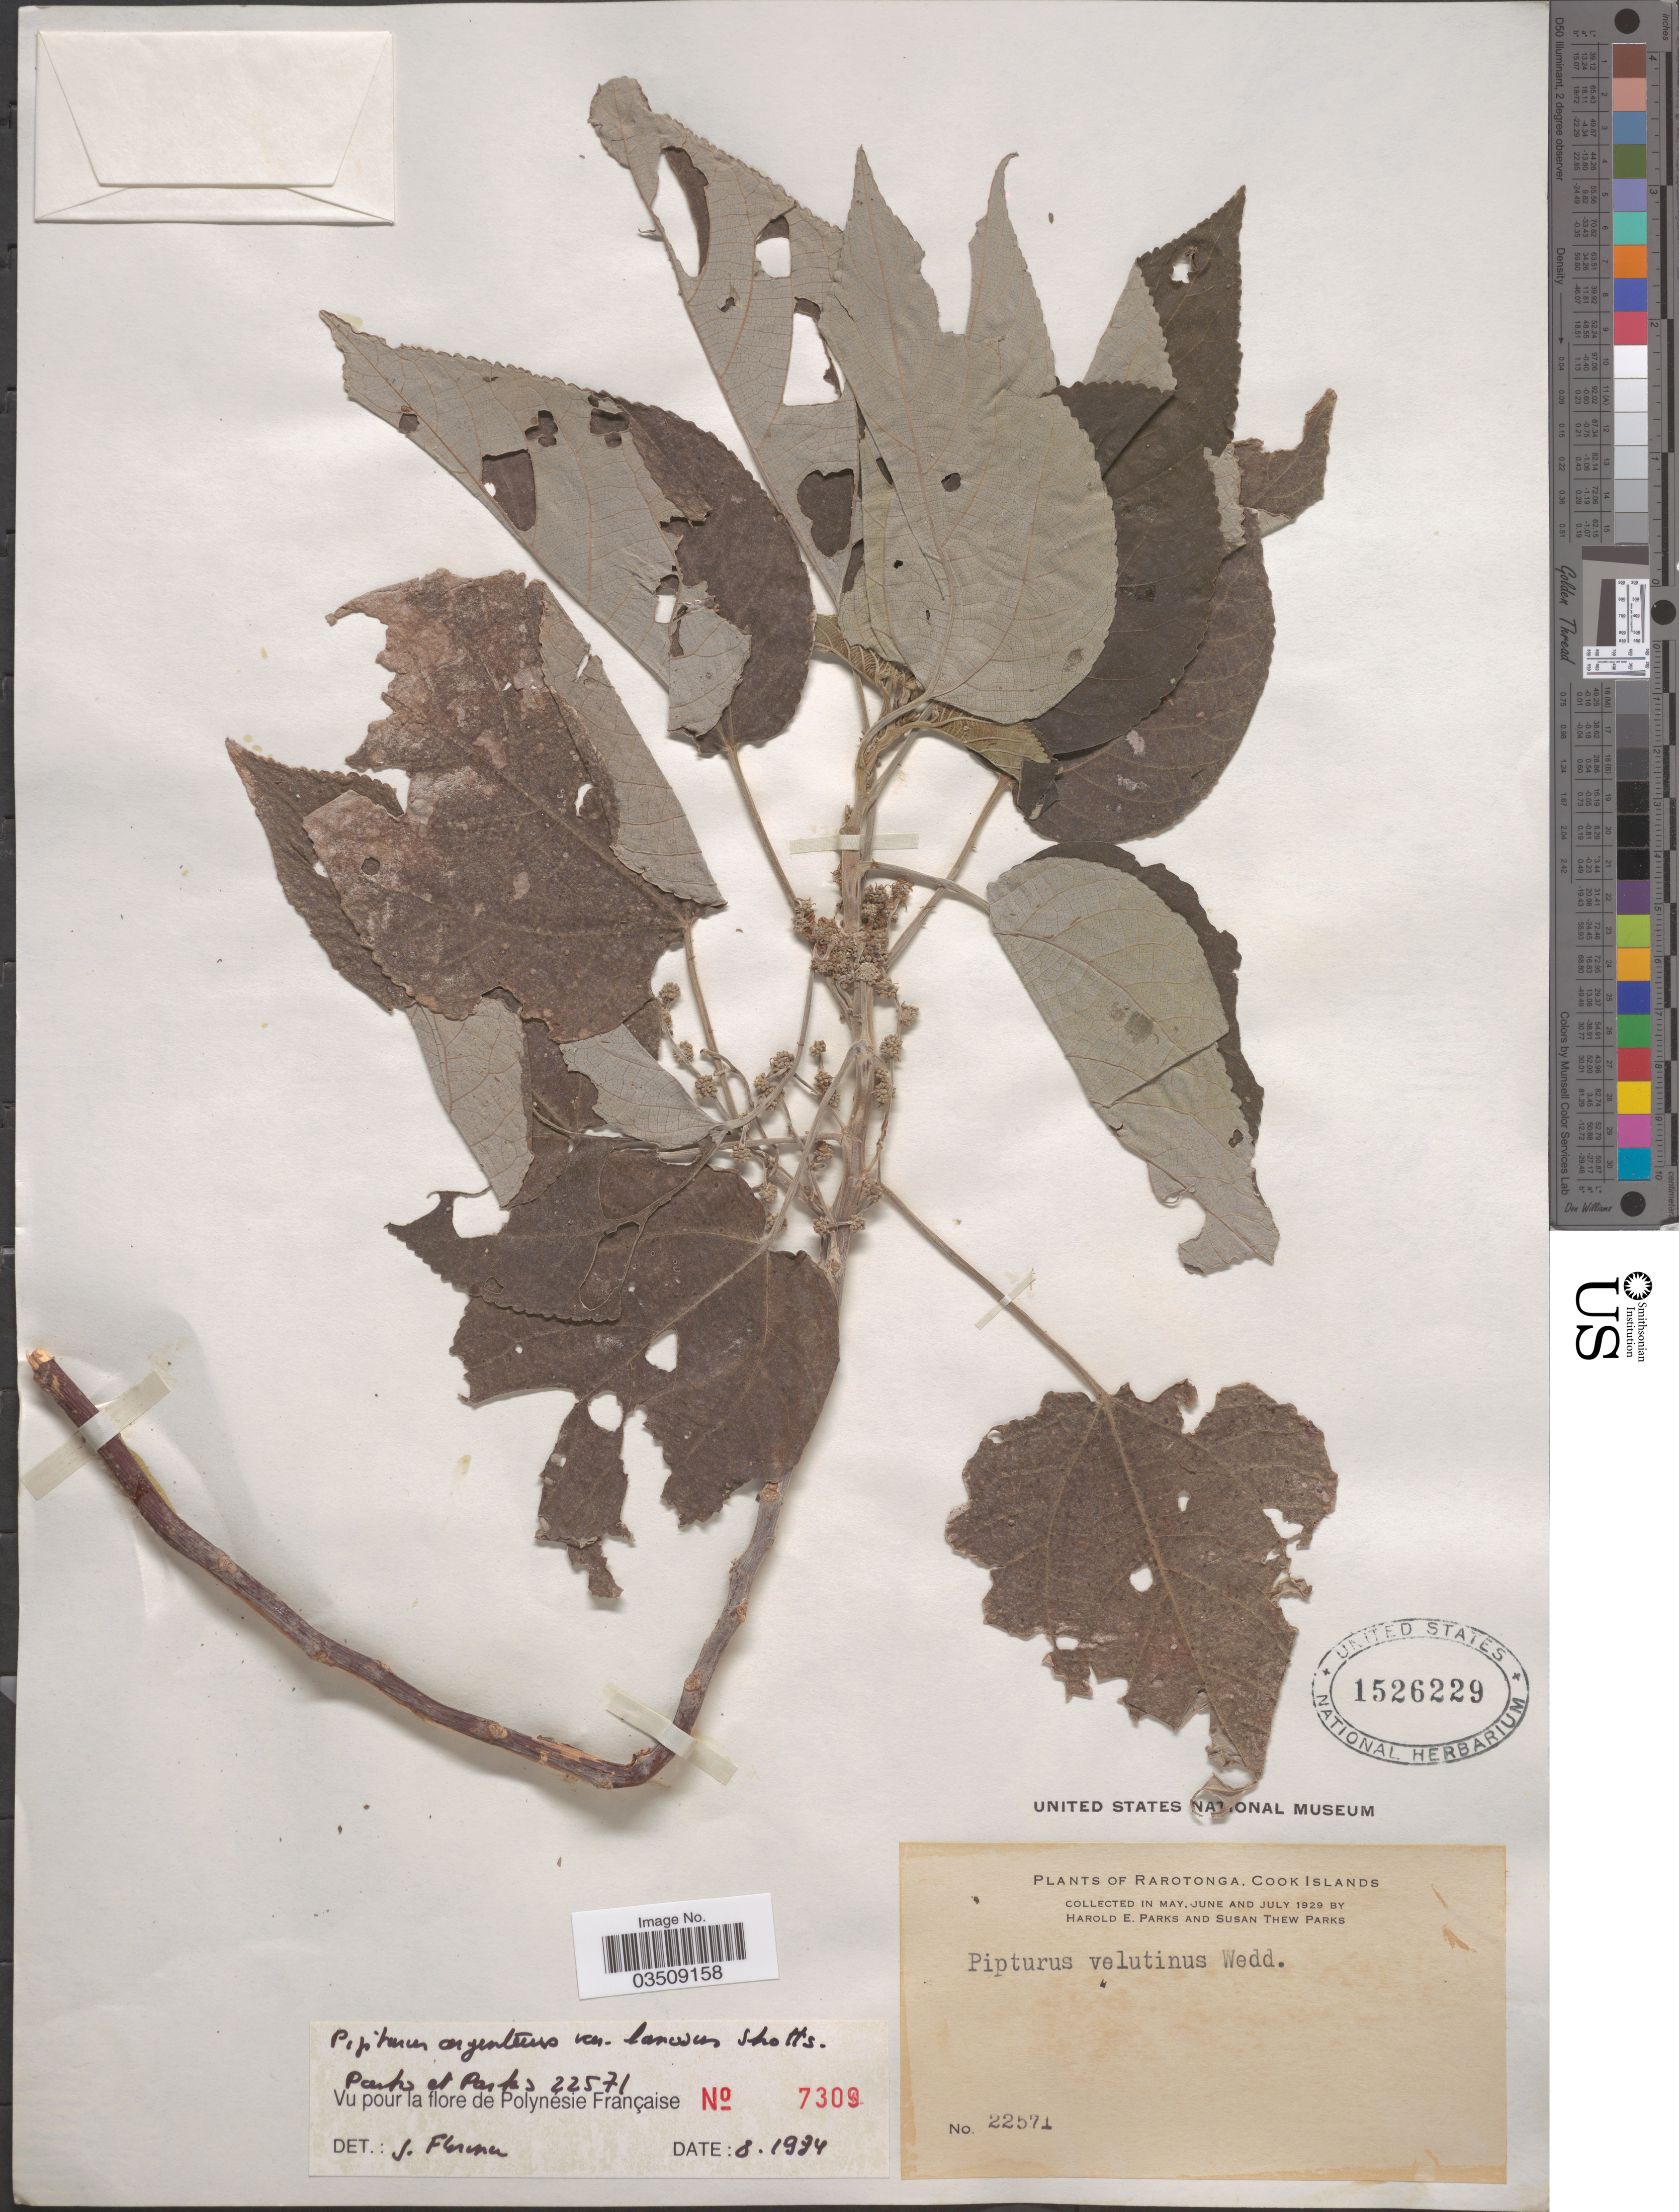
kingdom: Plantae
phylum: Tracheophyta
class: Magnoliopsida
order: Rosales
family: Urticaceae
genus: Pipturus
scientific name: Pipturus argenteus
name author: (G. Forst.) Wedd.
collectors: H. E. Parks & S. Parks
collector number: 22571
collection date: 1929-05/1929-07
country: Cook Islands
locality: Rarotango.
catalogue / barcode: US 1526229